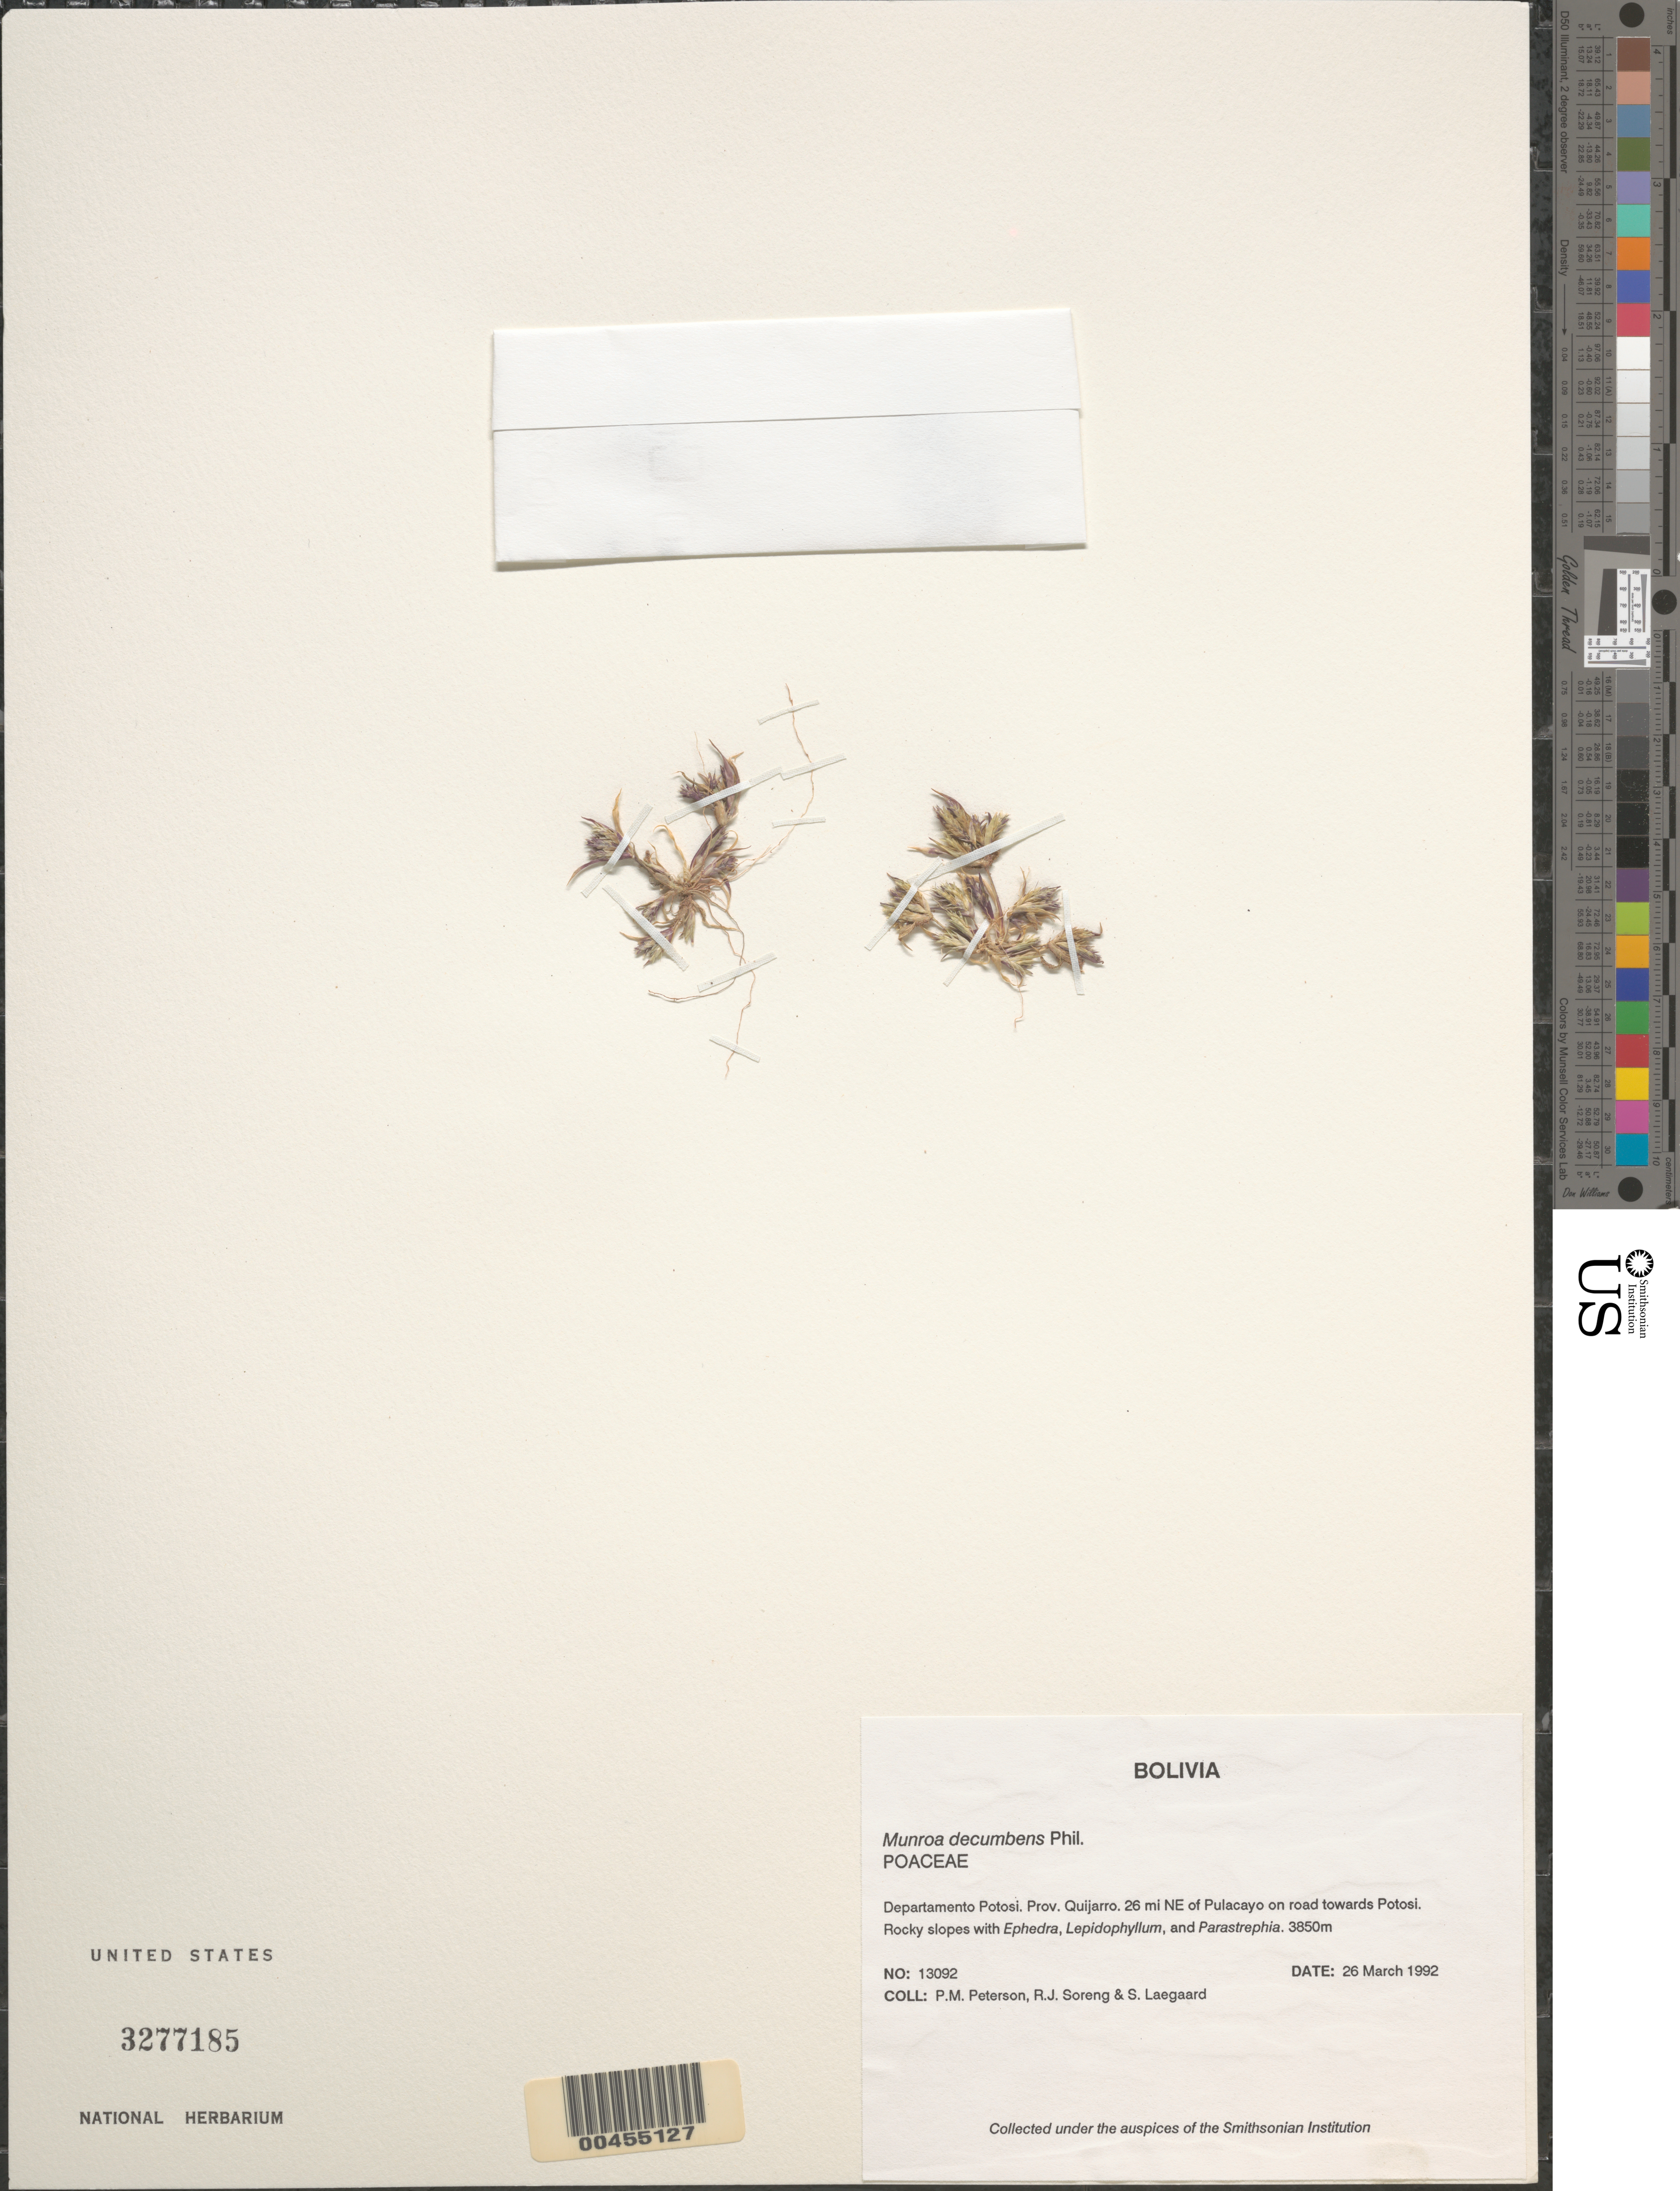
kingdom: Plantae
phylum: Tracheophyta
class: Liliopsida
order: Poales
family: Poaceae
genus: Munroa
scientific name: Munroa decumbens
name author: Phil.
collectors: P. M. Peterson, R. J. Soreng & S. Lægaard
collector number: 13092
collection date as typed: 26 Mar 1992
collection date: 1992-03-26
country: Bolivia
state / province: Potosí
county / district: Quijarro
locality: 26 mi NE of Pulacayo on road towards Potosi.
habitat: Rocky slopes with Ephedra, Lepidophyllum, and Parastrephia.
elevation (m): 3850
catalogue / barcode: US 3277185